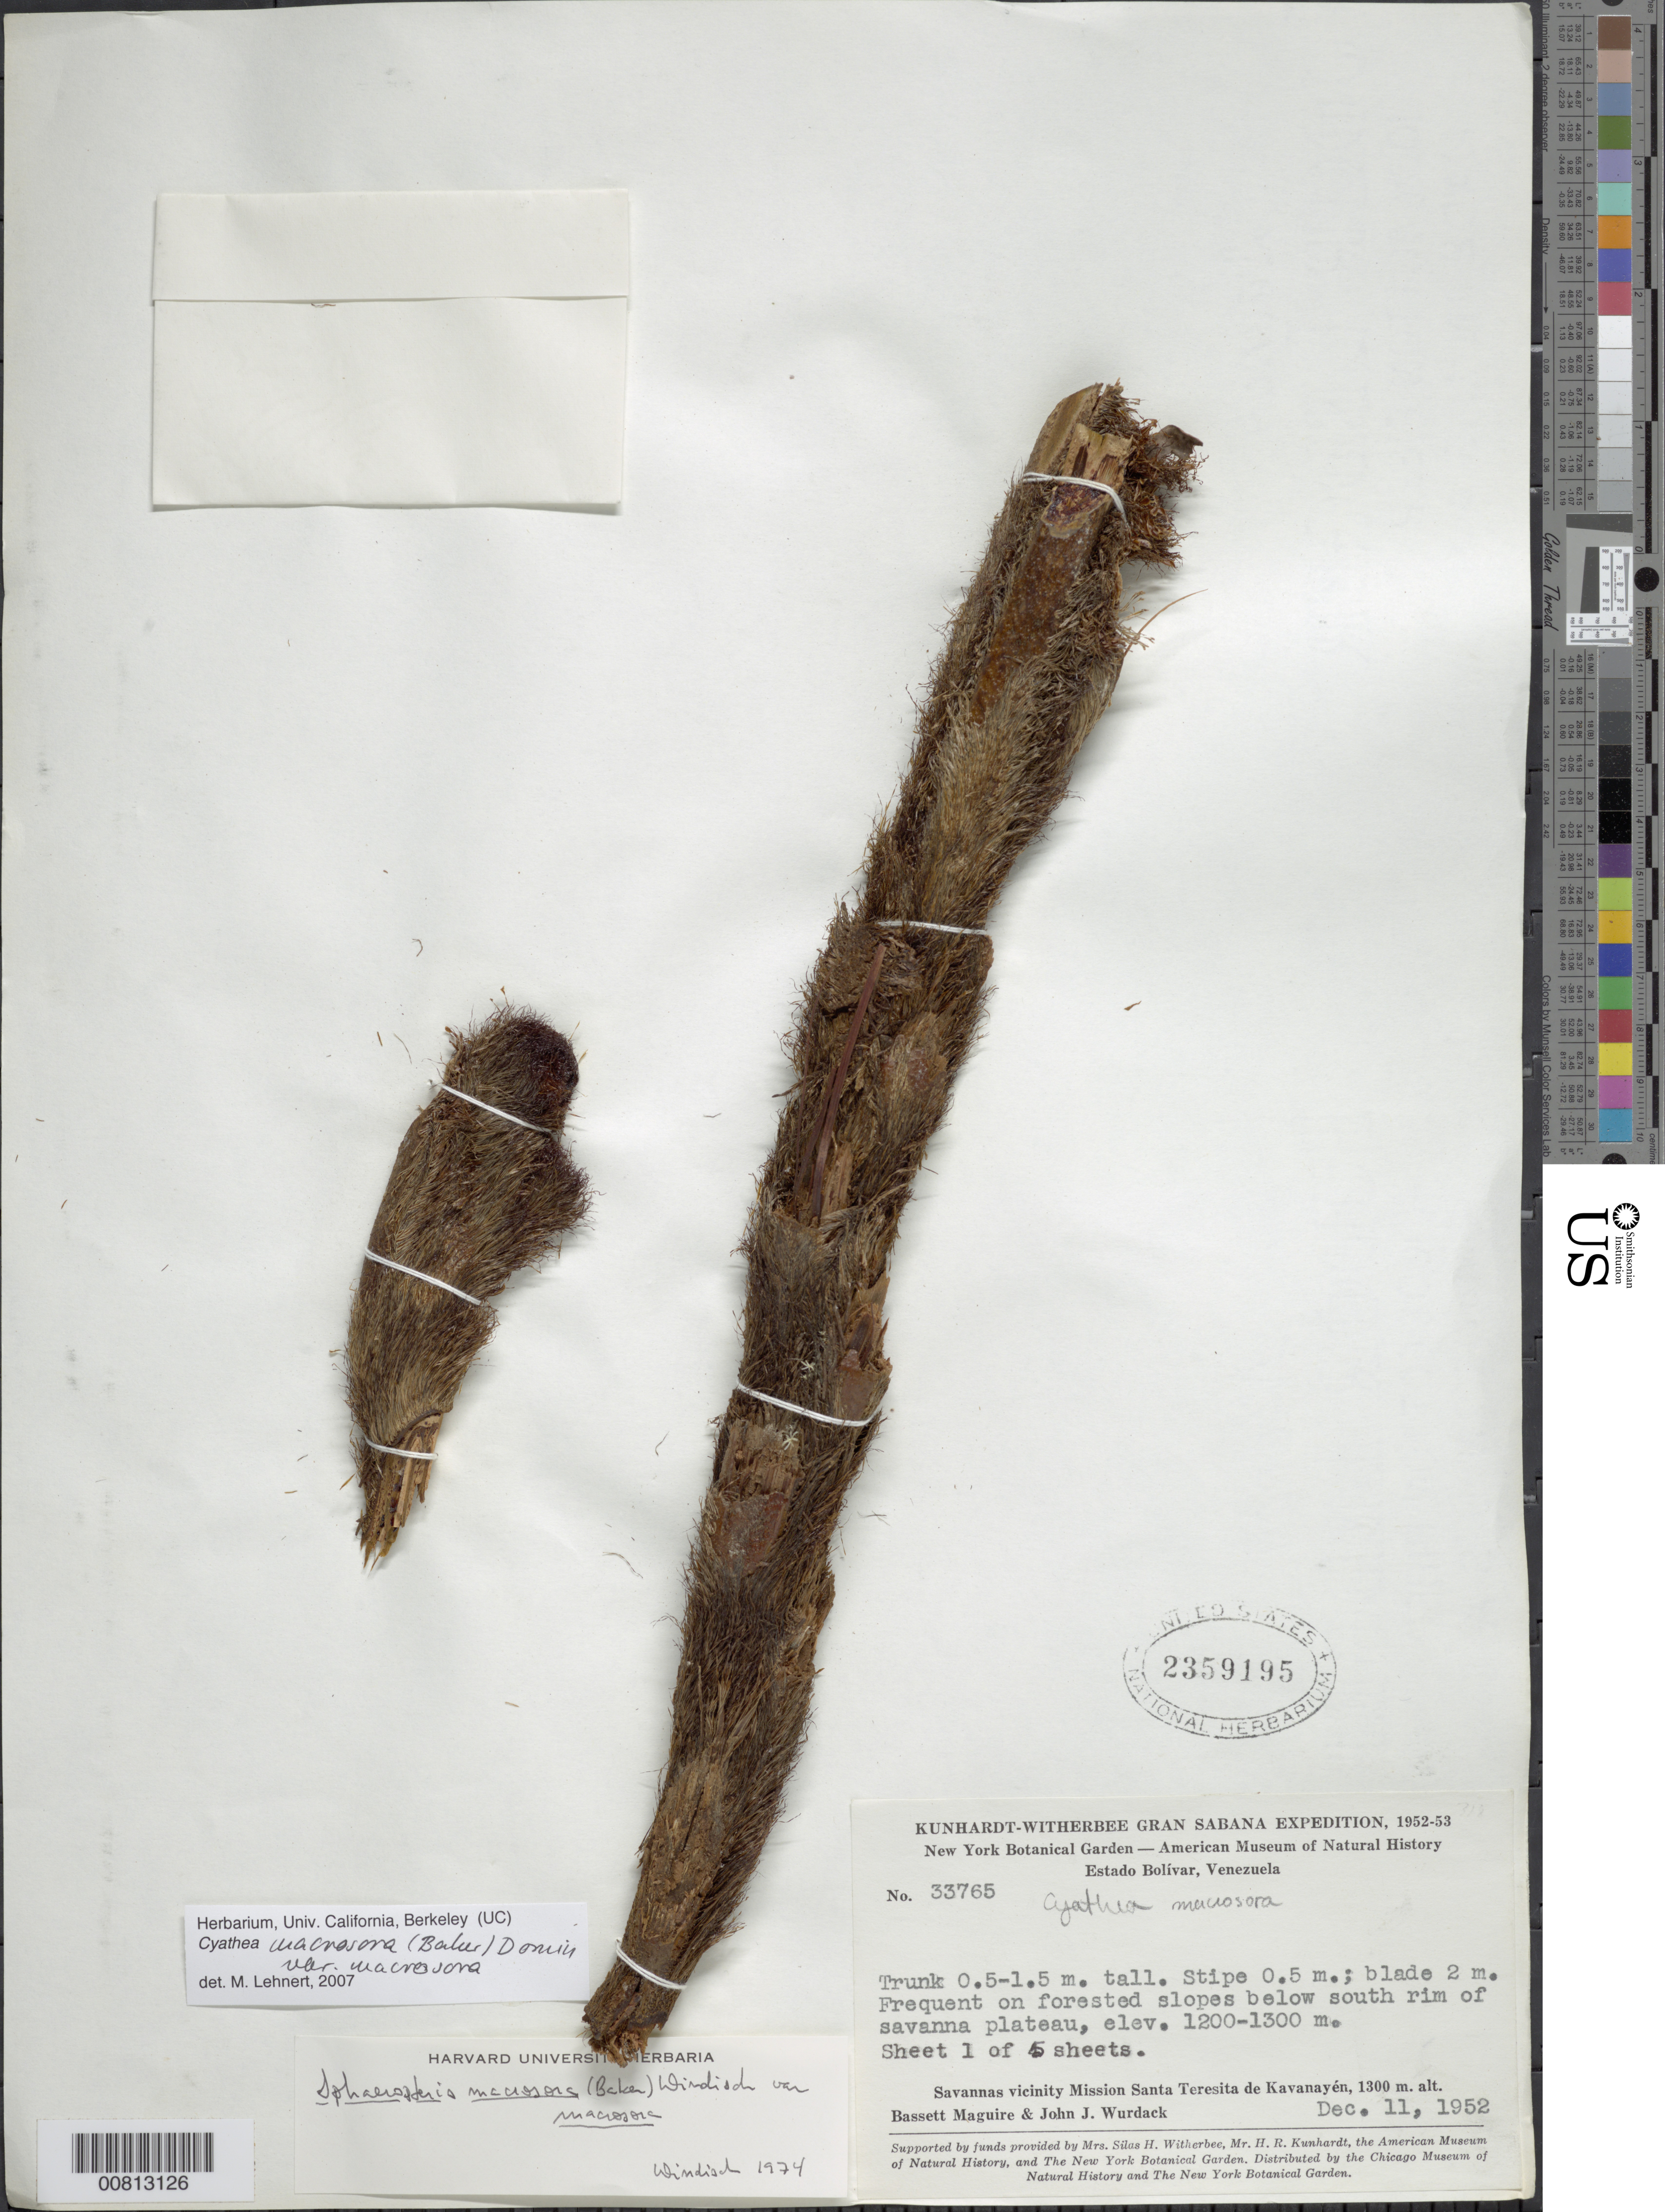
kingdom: Plantae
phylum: Tracheophyta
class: Polypodiopsida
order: Cyatheales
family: Cyatheaceae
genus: Cyathea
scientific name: Cyathea macrosora var. macrosora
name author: (Baker) Domin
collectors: B. Maguire & J. J. Wurdack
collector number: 33765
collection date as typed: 11-Dec-52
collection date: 1952-12-11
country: Venezuela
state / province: Bolívar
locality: Mission Santa Teresita de Kavanayén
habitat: Forested slopes, savanna plateau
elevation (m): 1200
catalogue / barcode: US 2359195